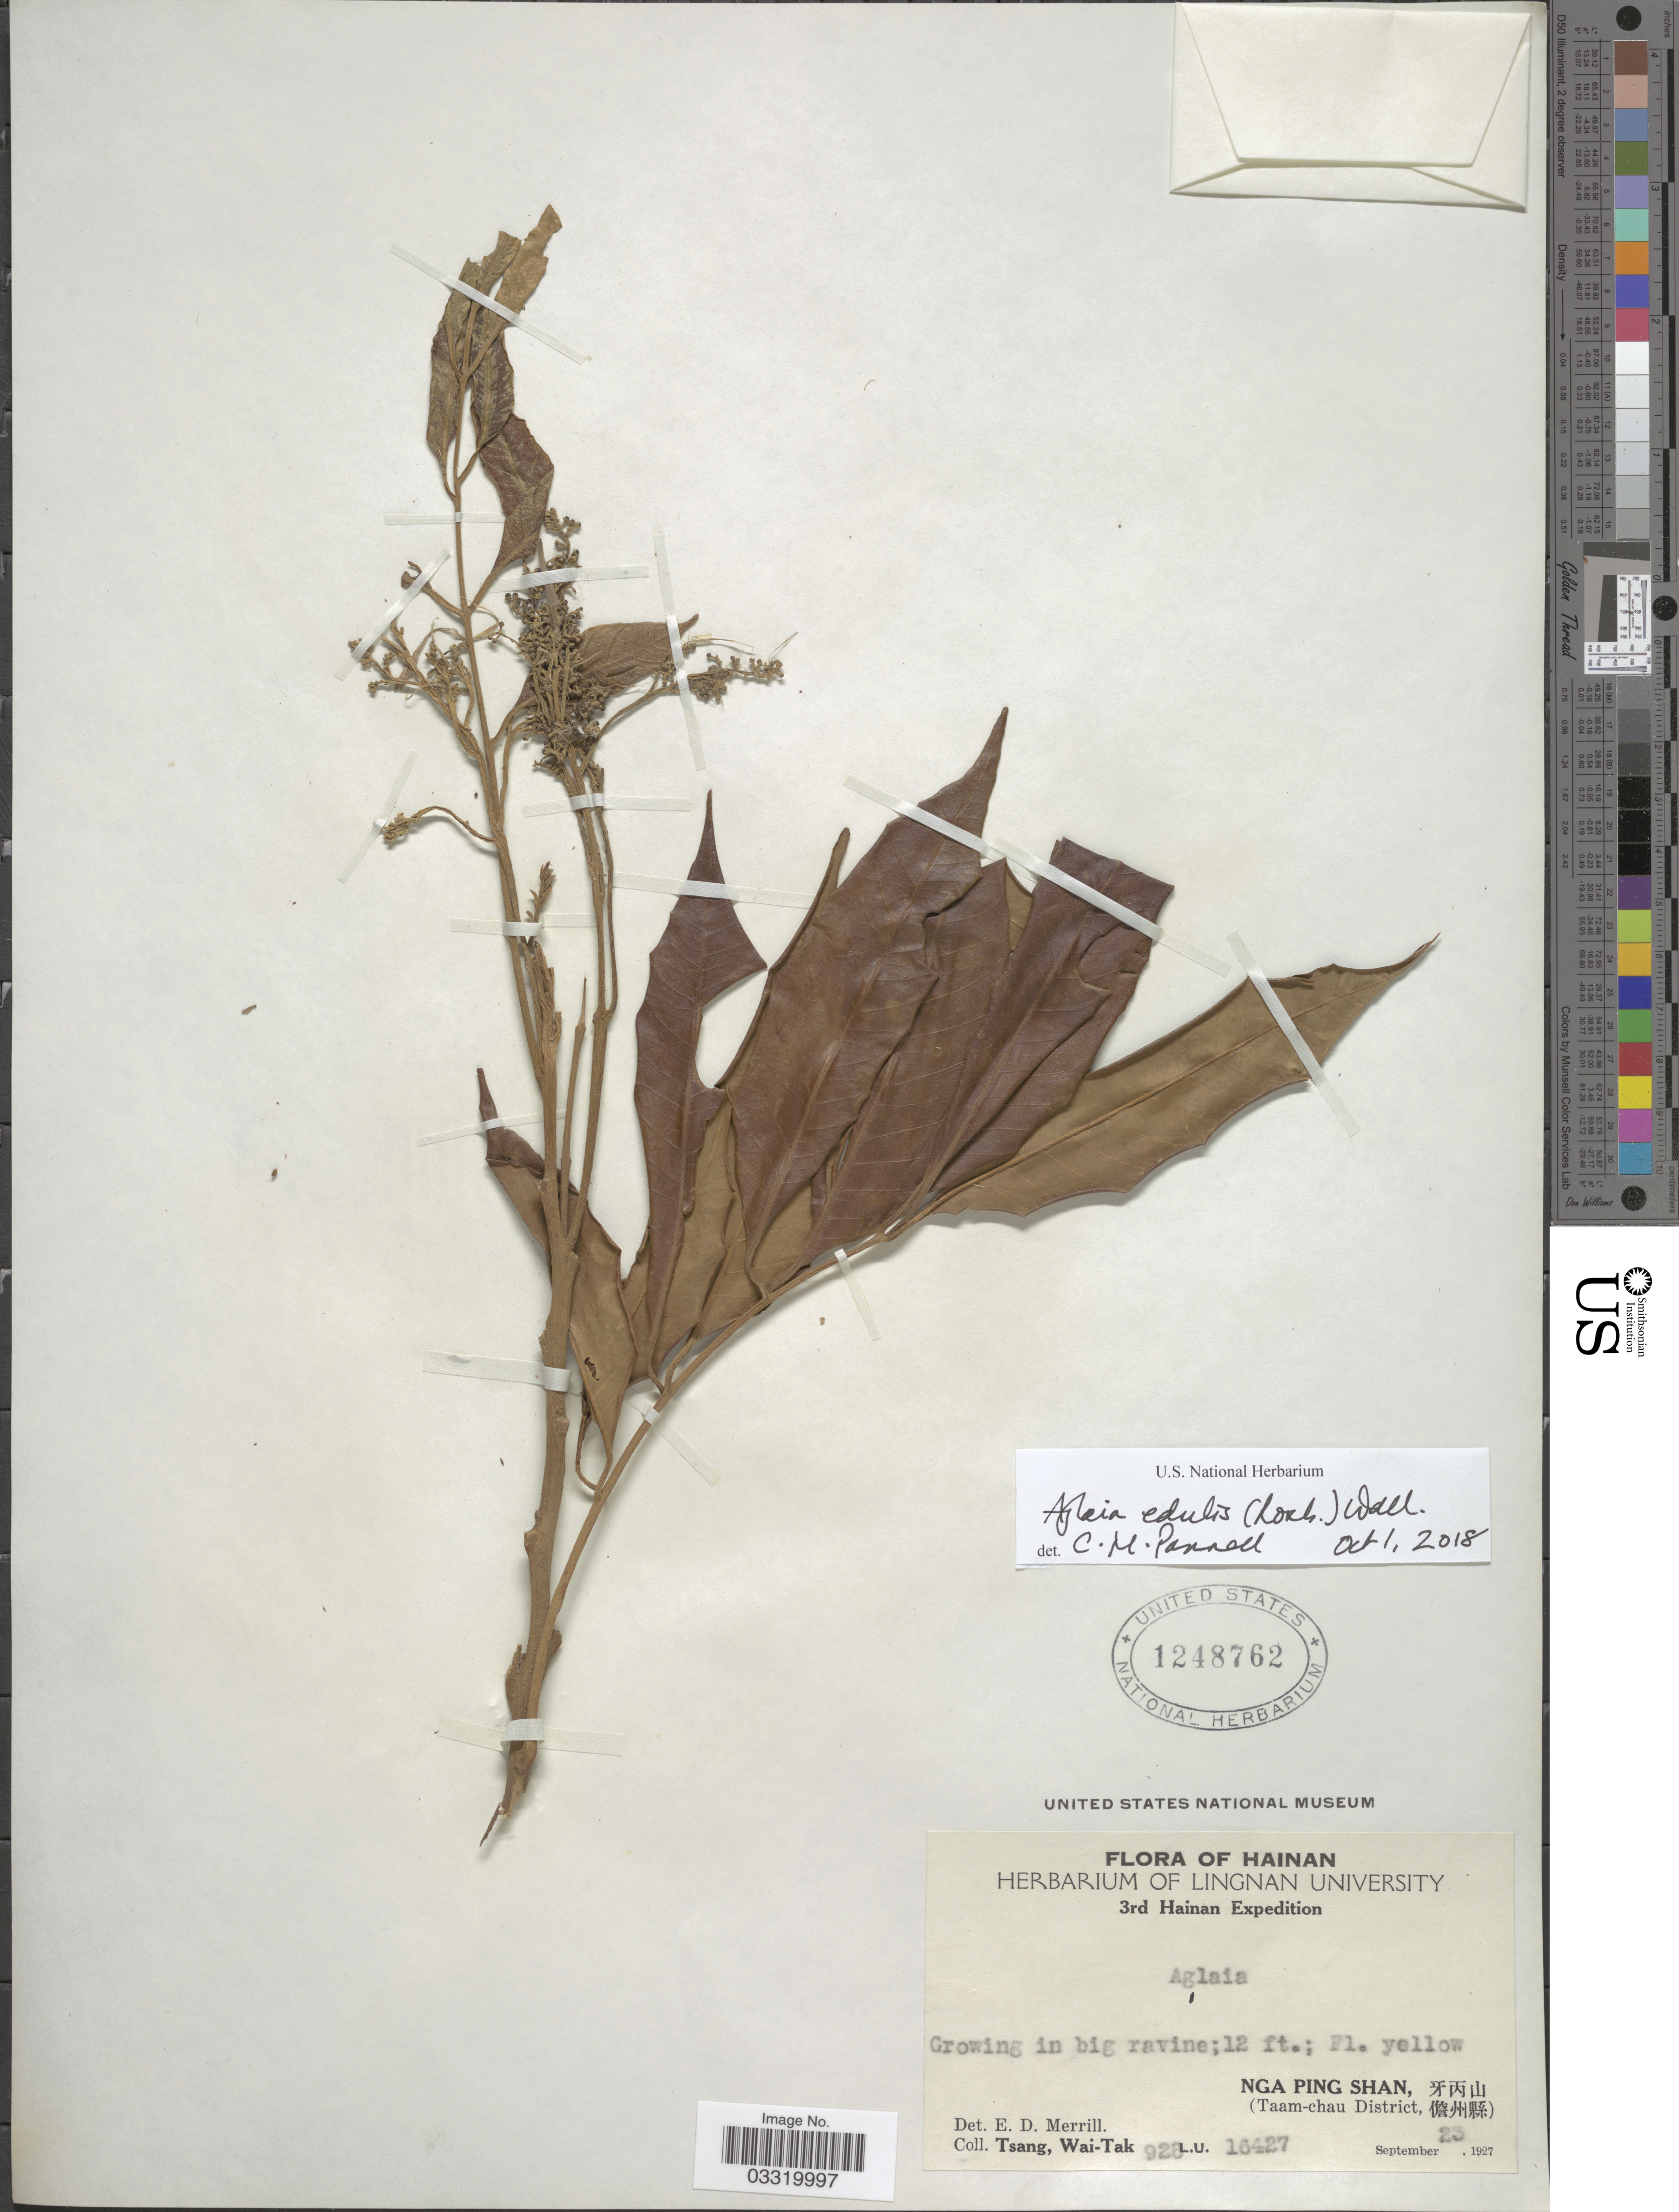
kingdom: Plantae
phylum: Tracheophyta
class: Magnoliopsida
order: Sapindales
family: Meliaceae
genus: Aglaia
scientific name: Aglaia edulis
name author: (Roxb.) Wall.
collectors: W. T. Tsang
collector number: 928 L.U. 16427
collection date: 1927-09-23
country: China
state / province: Hainan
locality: Nga Ping Shan, X. (Taam-chau District, X).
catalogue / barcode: US 1248762